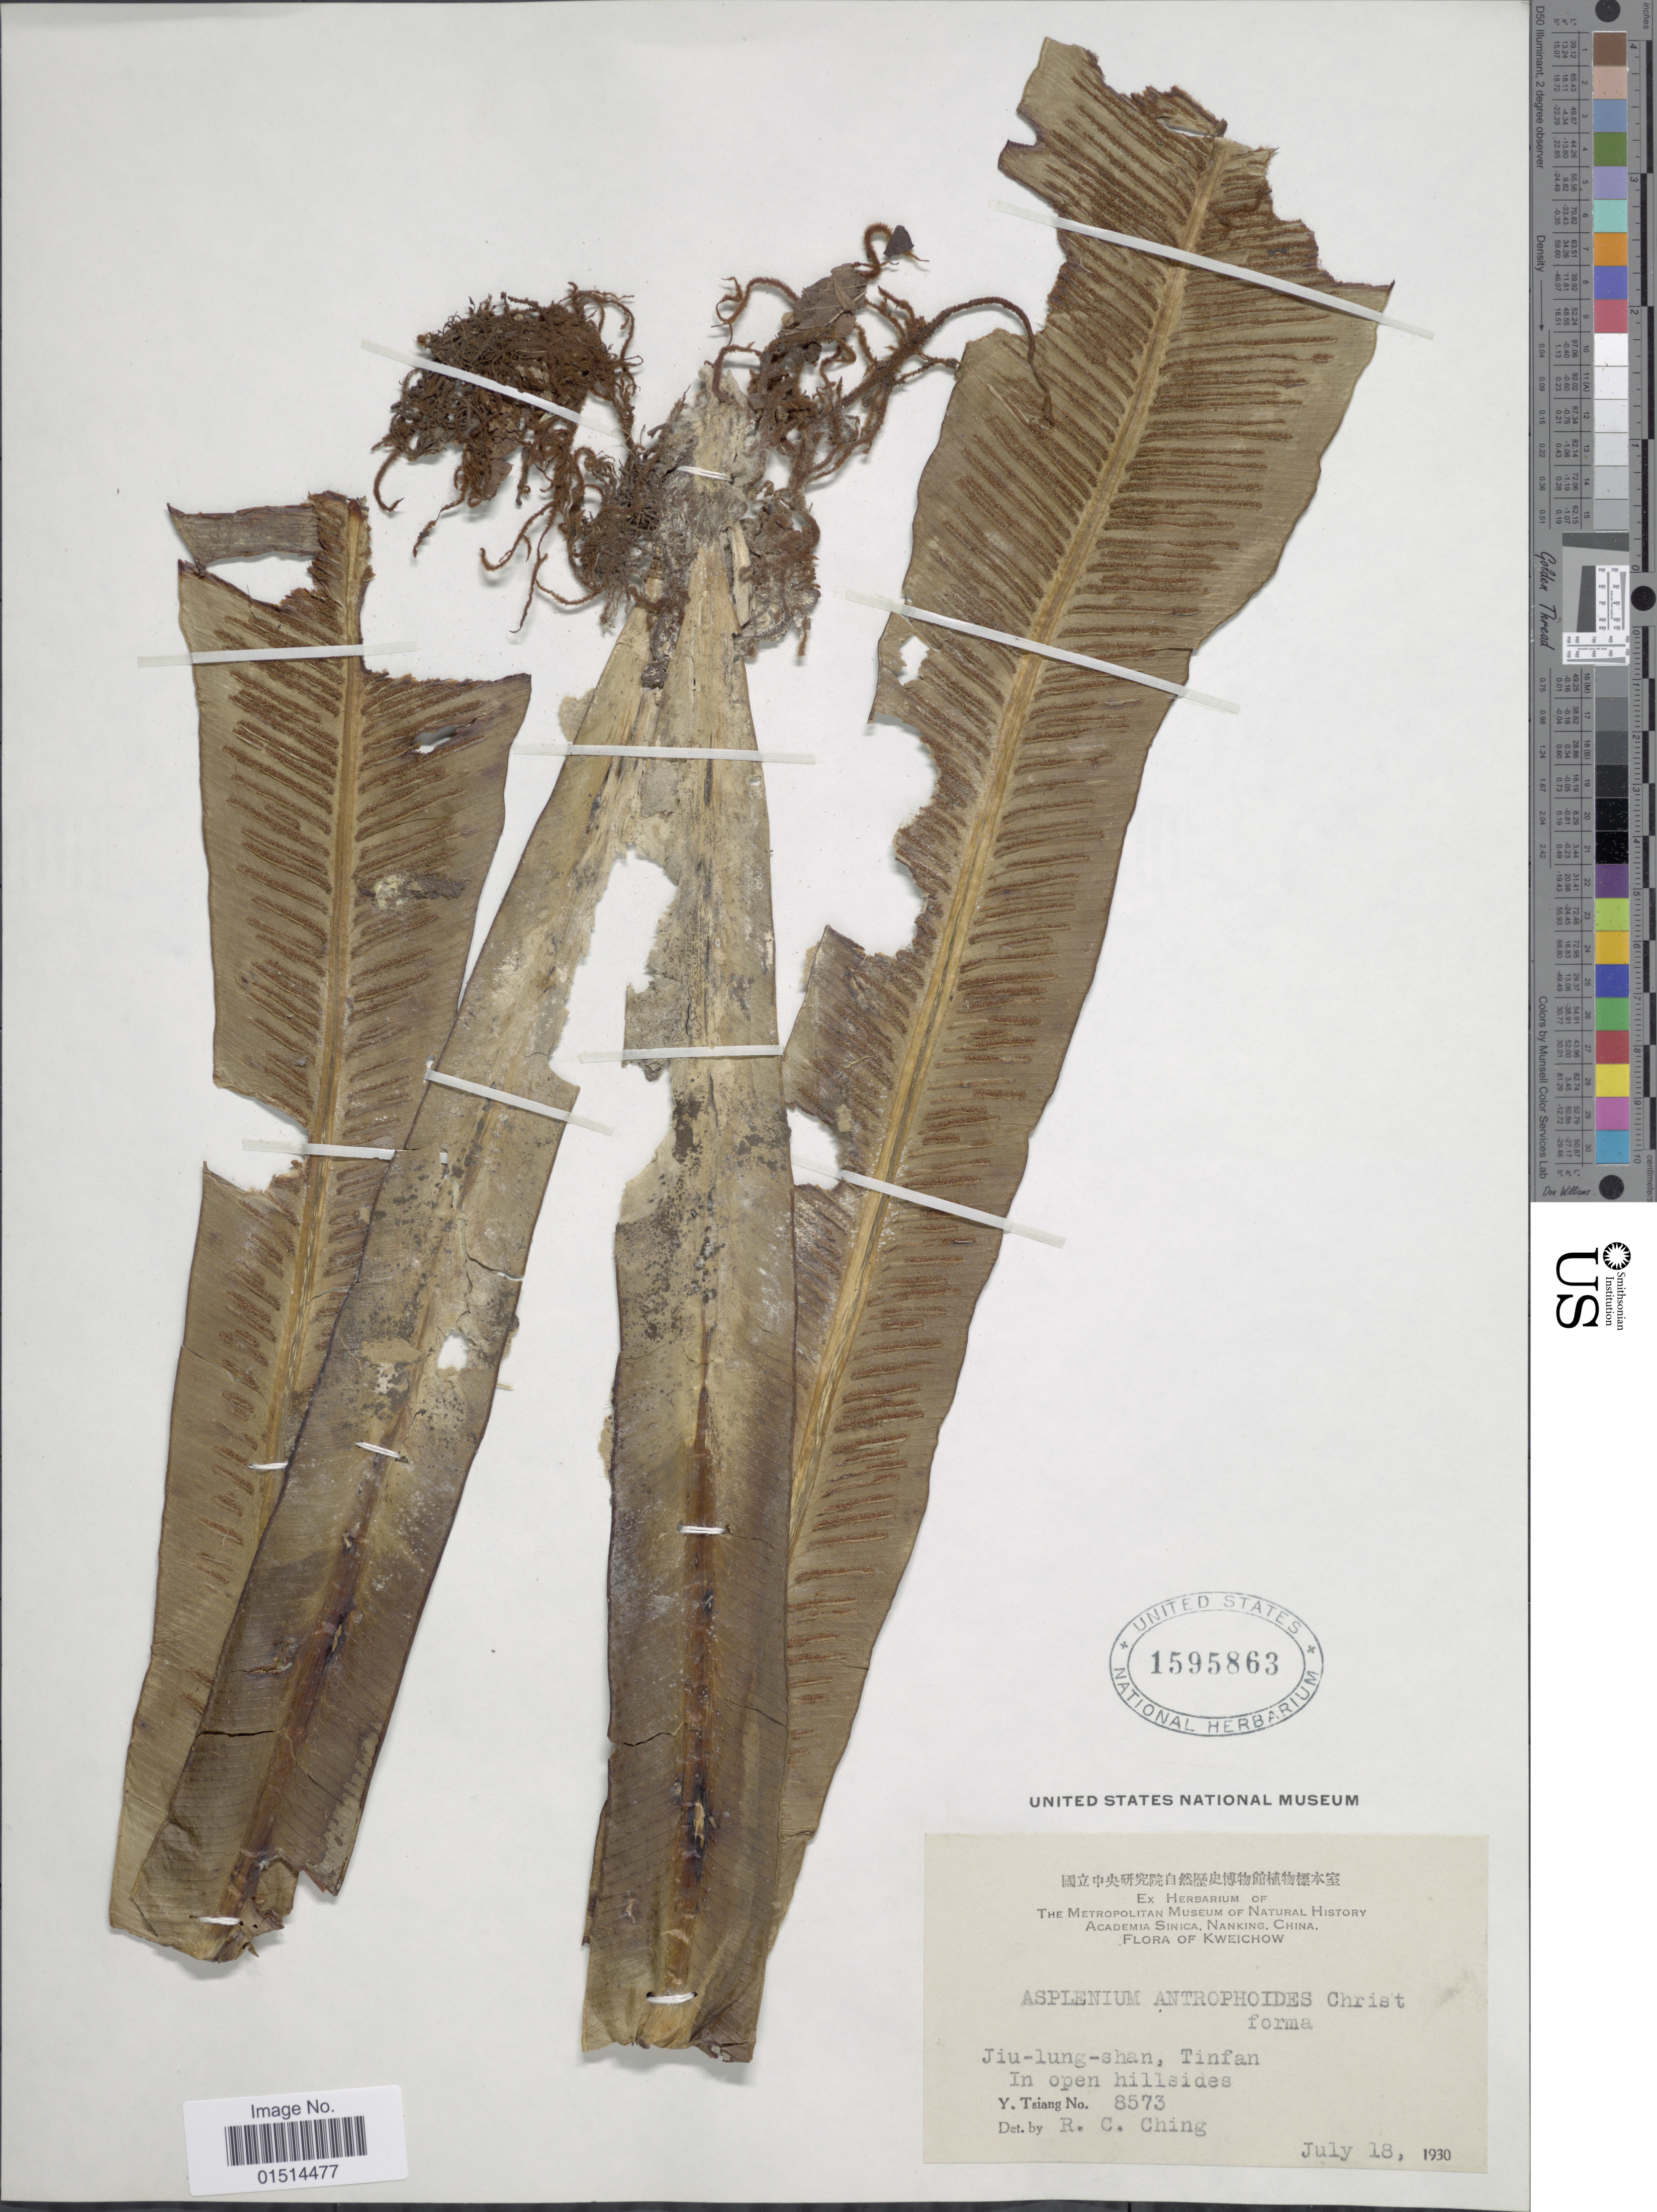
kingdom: Plantae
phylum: Tracheophyta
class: Polypodiopsida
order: Polypodiales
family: Aspleniaceae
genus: Asplenium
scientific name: Asplenium antrophyoides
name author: Christ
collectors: Y. Tsiang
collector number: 8573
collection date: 1930-07-18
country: China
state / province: Guizhou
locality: Kweichow, Jiu-lung-shan, Tinfan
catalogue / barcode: US 1595863